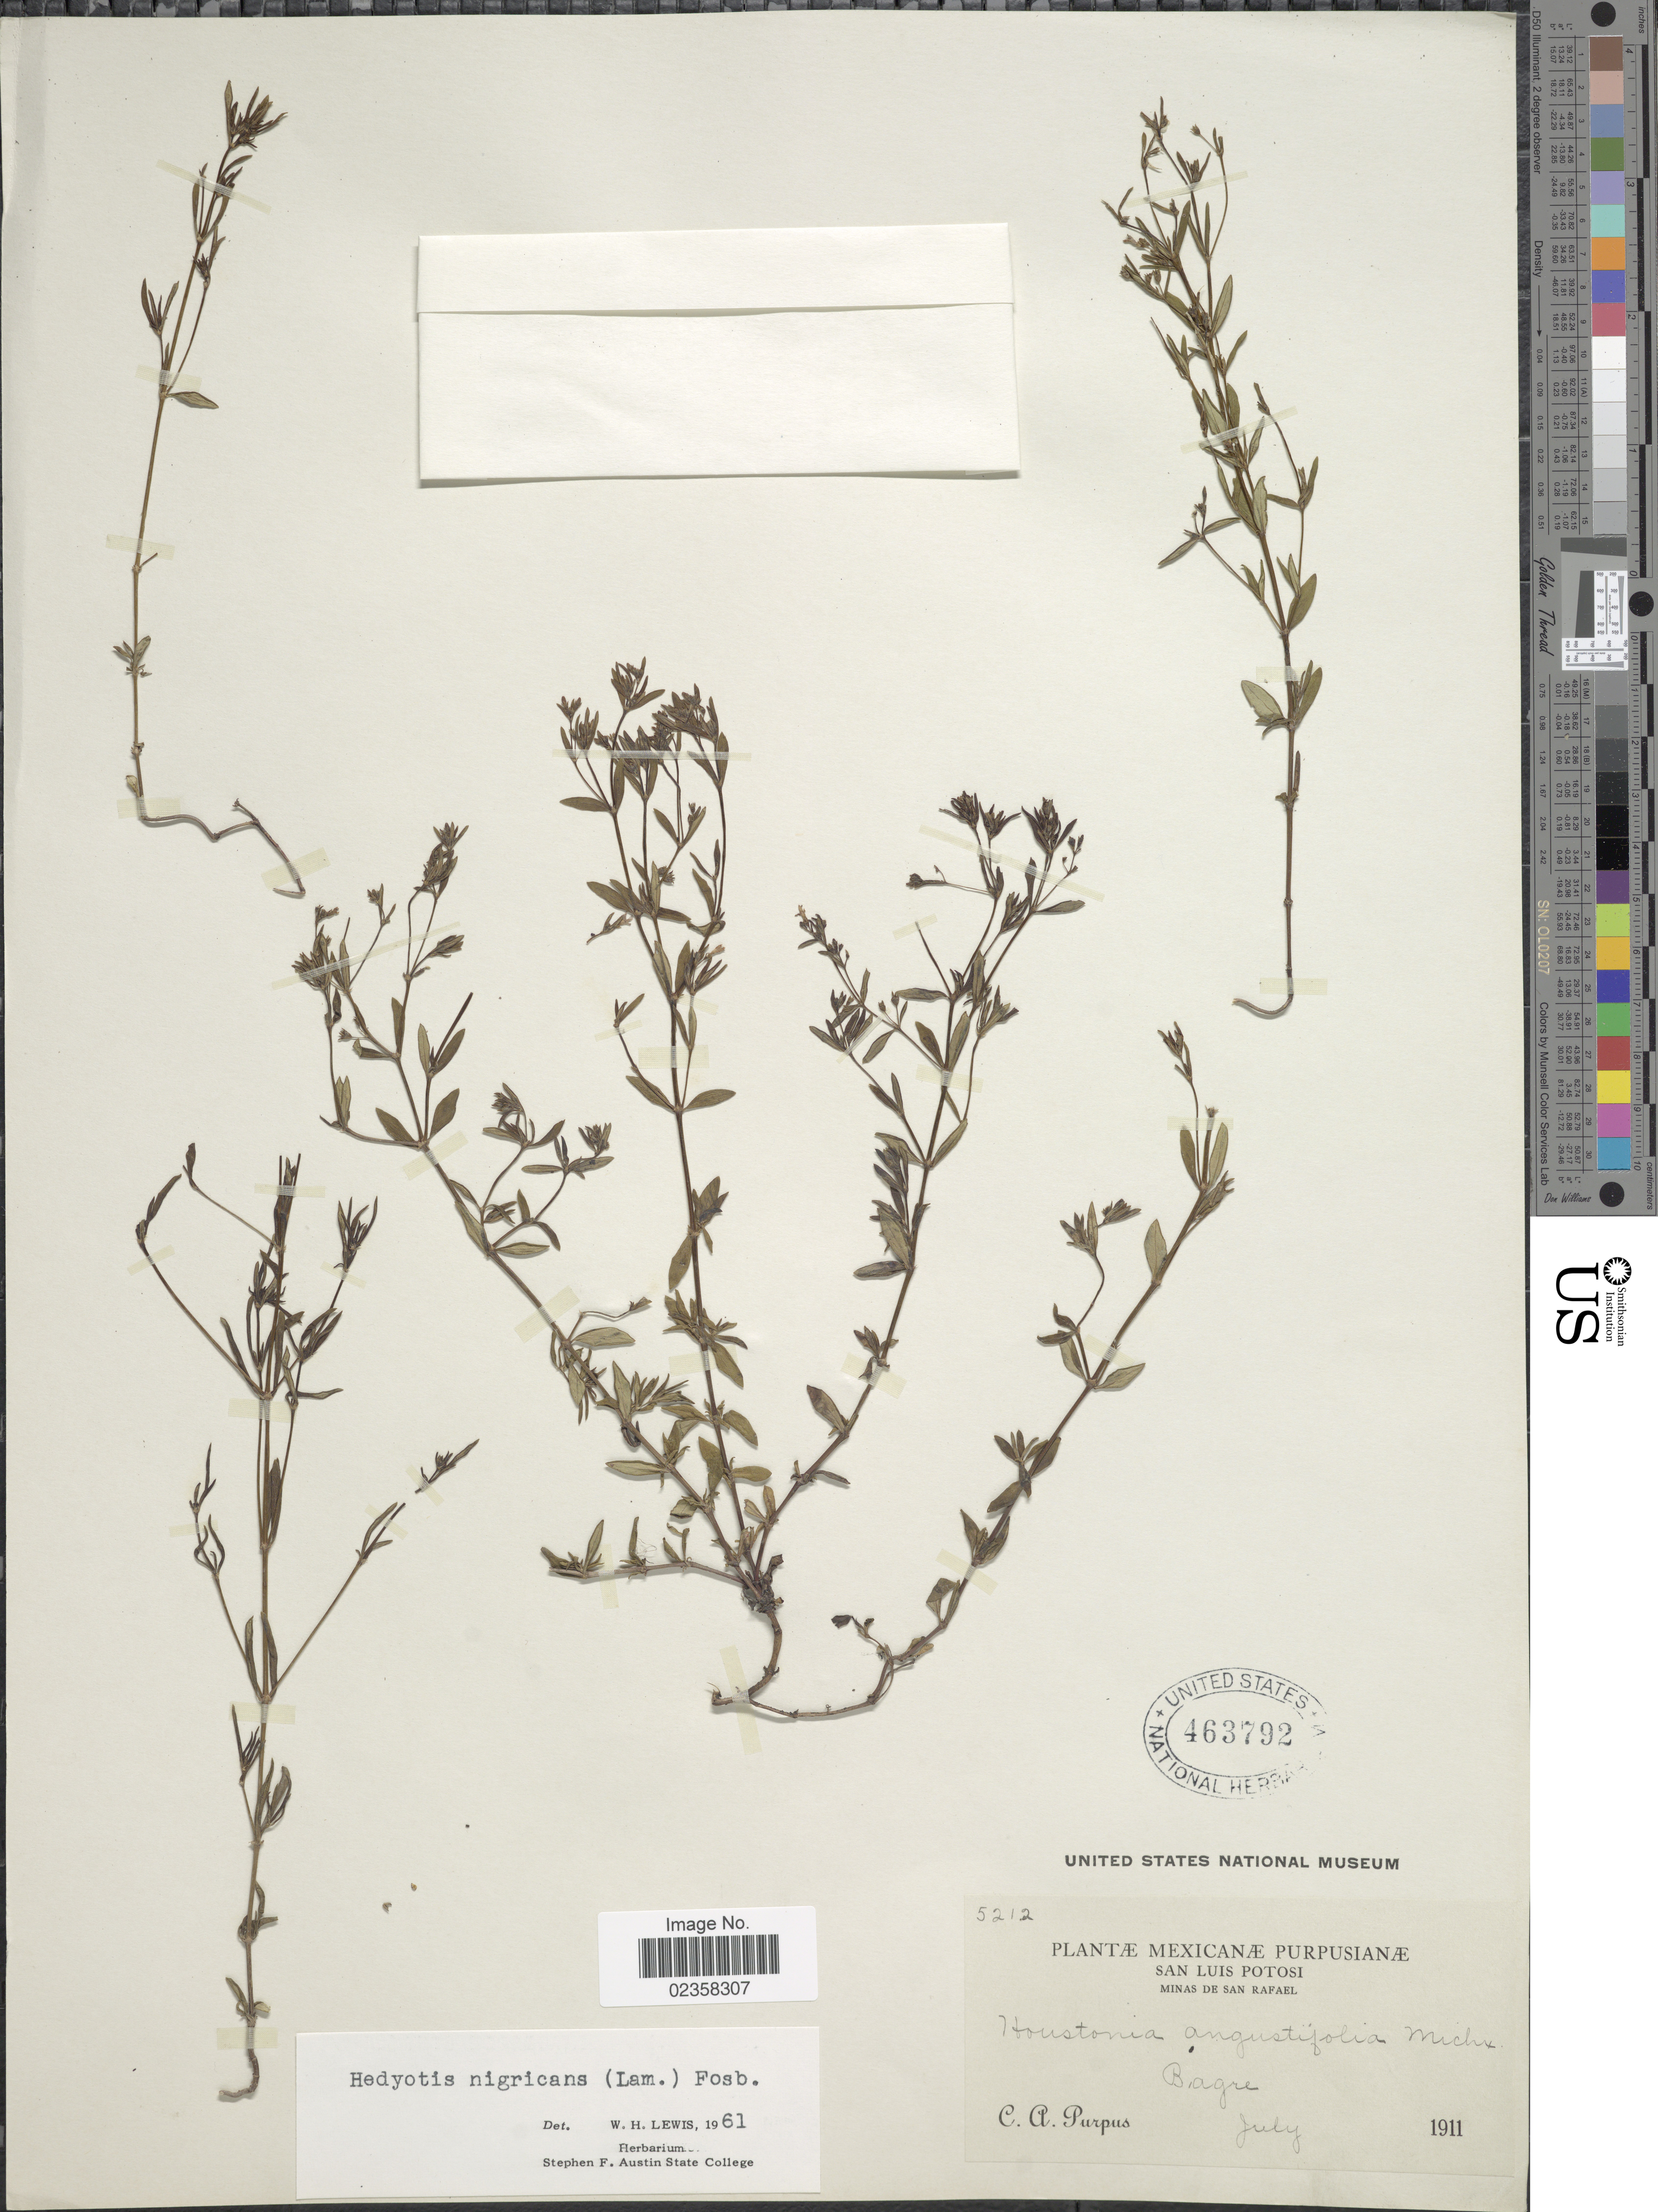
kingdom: Plantae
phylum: Tracheophyta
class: Magnoliopsida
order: Gentianales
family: Rubiaceae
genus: Houstonia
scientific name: Houstonia nigricans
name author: (Lam.) Fernald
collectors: C. A. Purpus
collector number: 5212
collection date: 1911-07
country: Mexico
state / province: San Luis Potosí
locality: Minas de San Rafael, Bagre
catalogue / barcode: US 463792